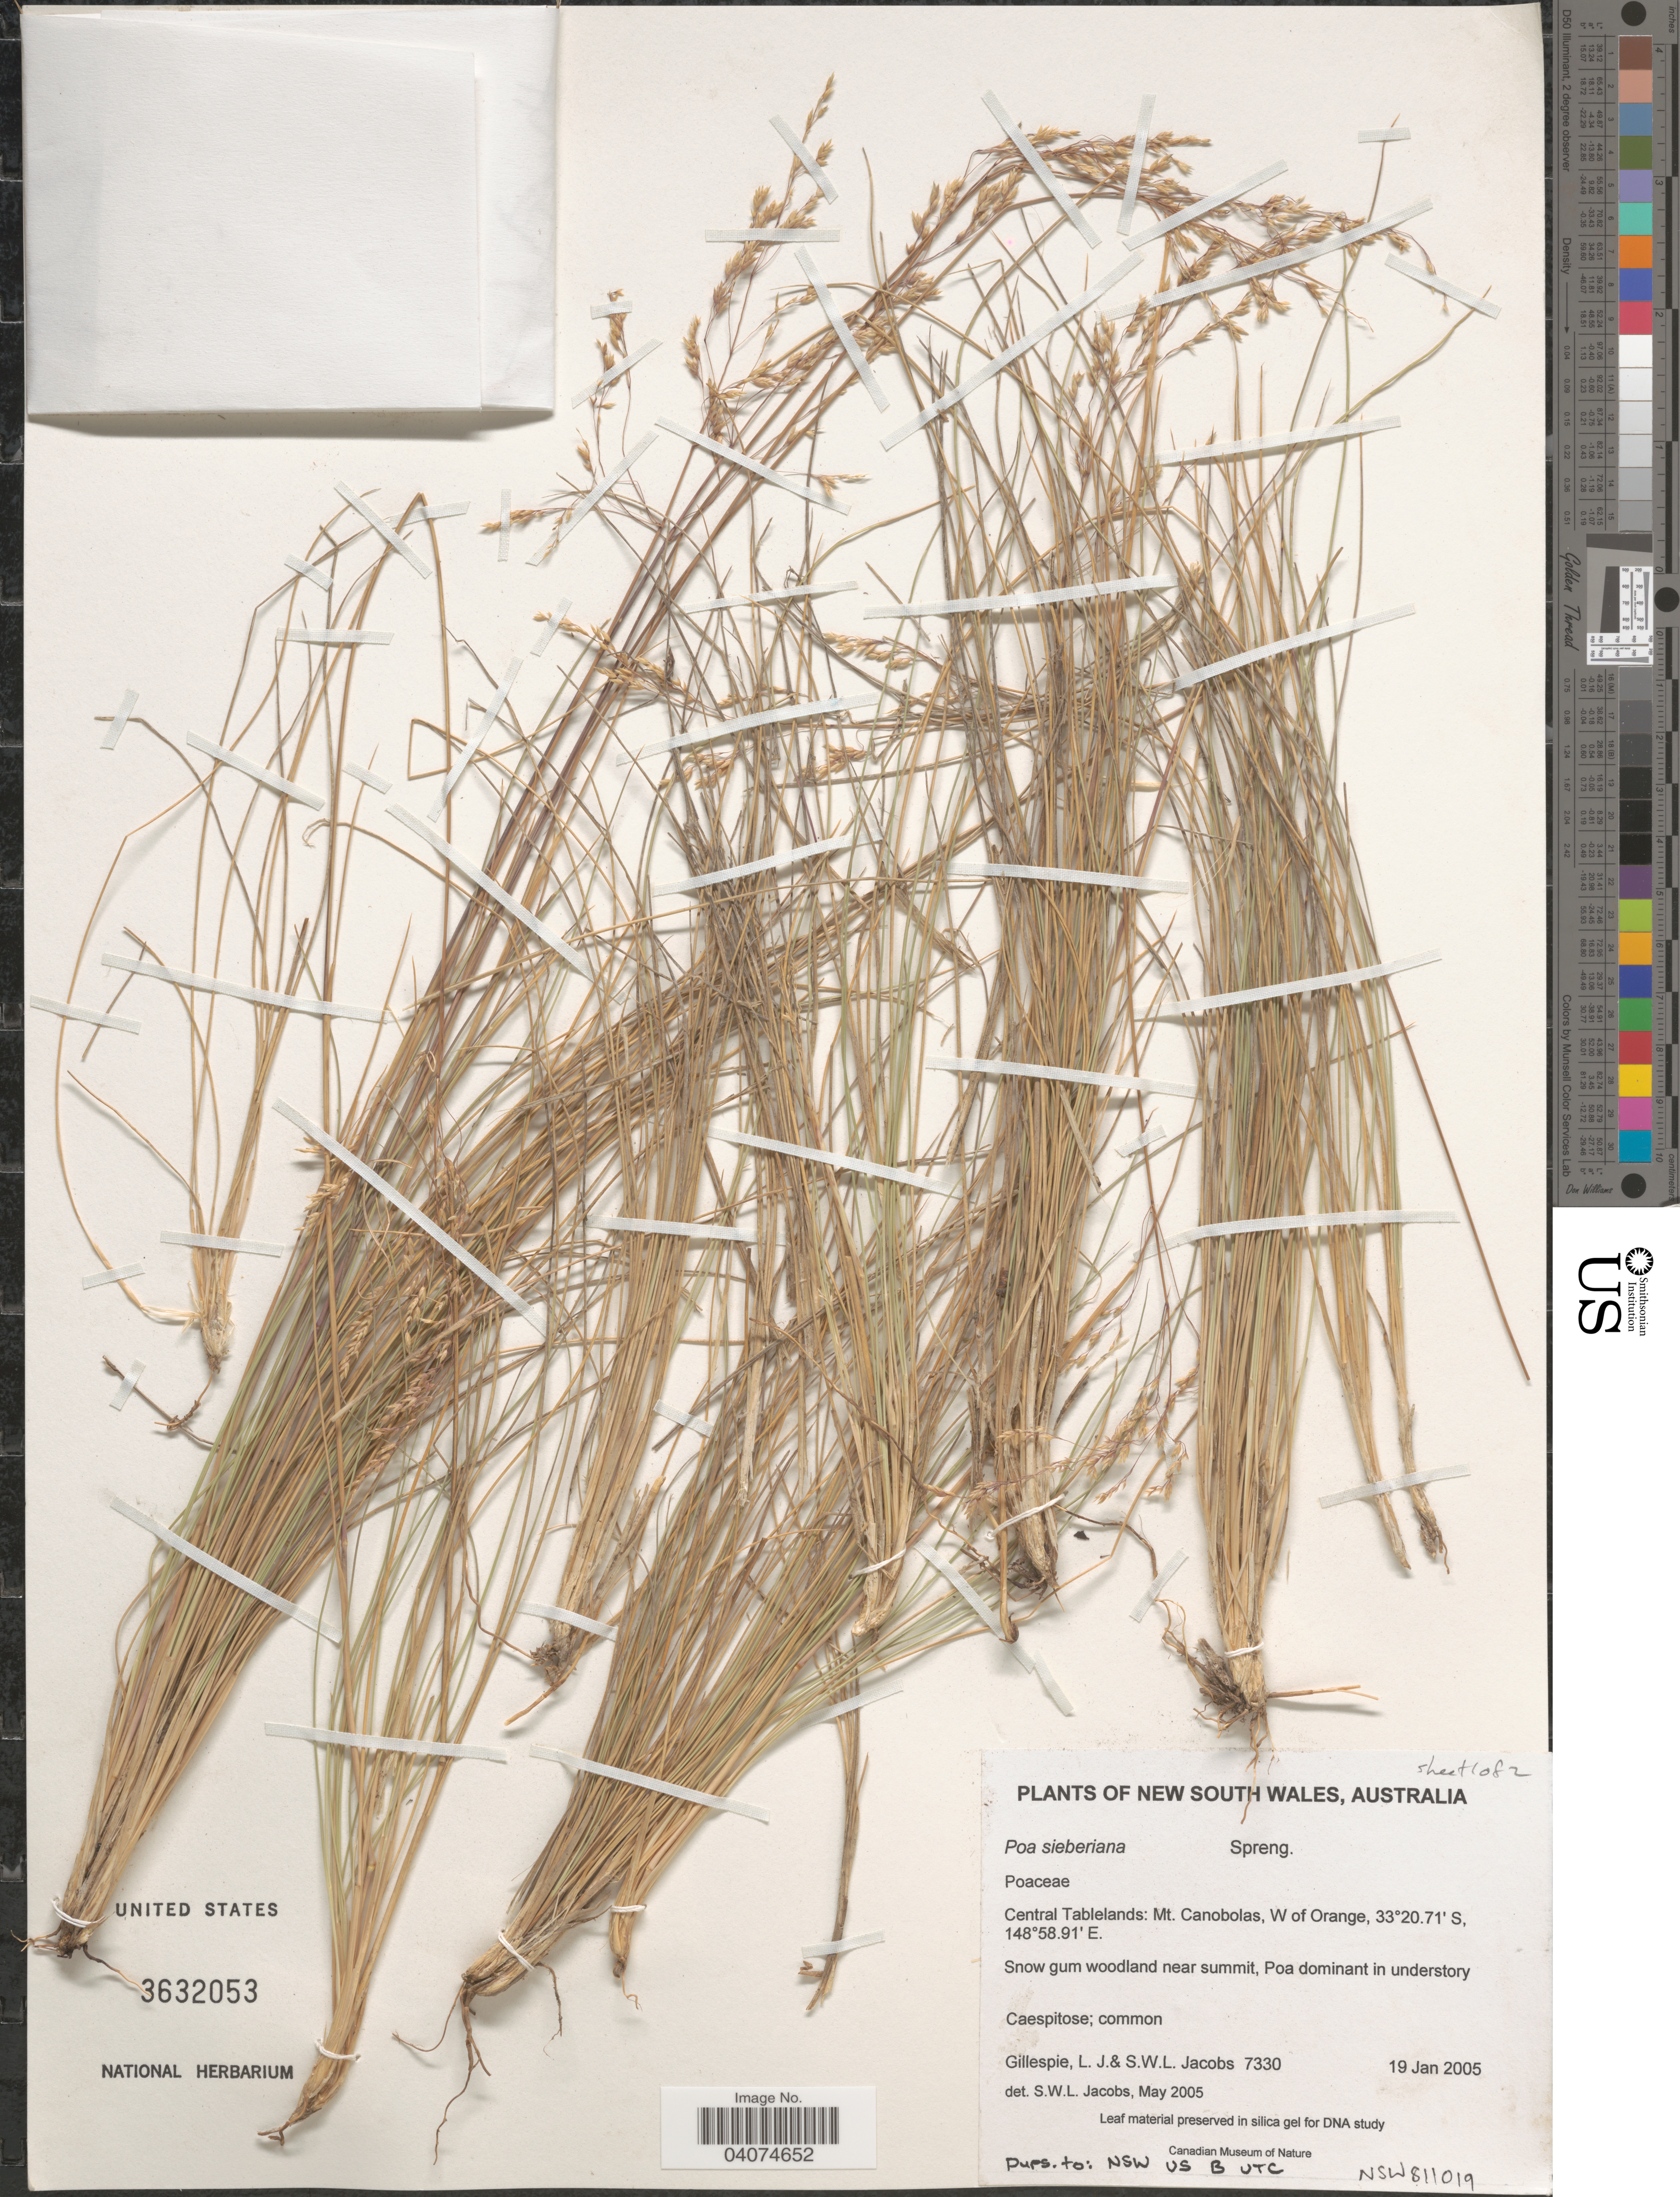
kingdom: Plantae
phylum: Tracheophyta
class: Liliopsida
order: Poales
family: Poaceae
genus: Poa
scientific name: Poa sieberiana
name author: Spreng.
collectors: L. Gillespie & S. W. L. Jacobs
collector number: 7330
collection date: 2005-01-19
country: Australia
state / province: New South Wales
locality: Central Tablelands: Mt. Canobolas, W of Orange.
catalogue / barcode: US 3632053